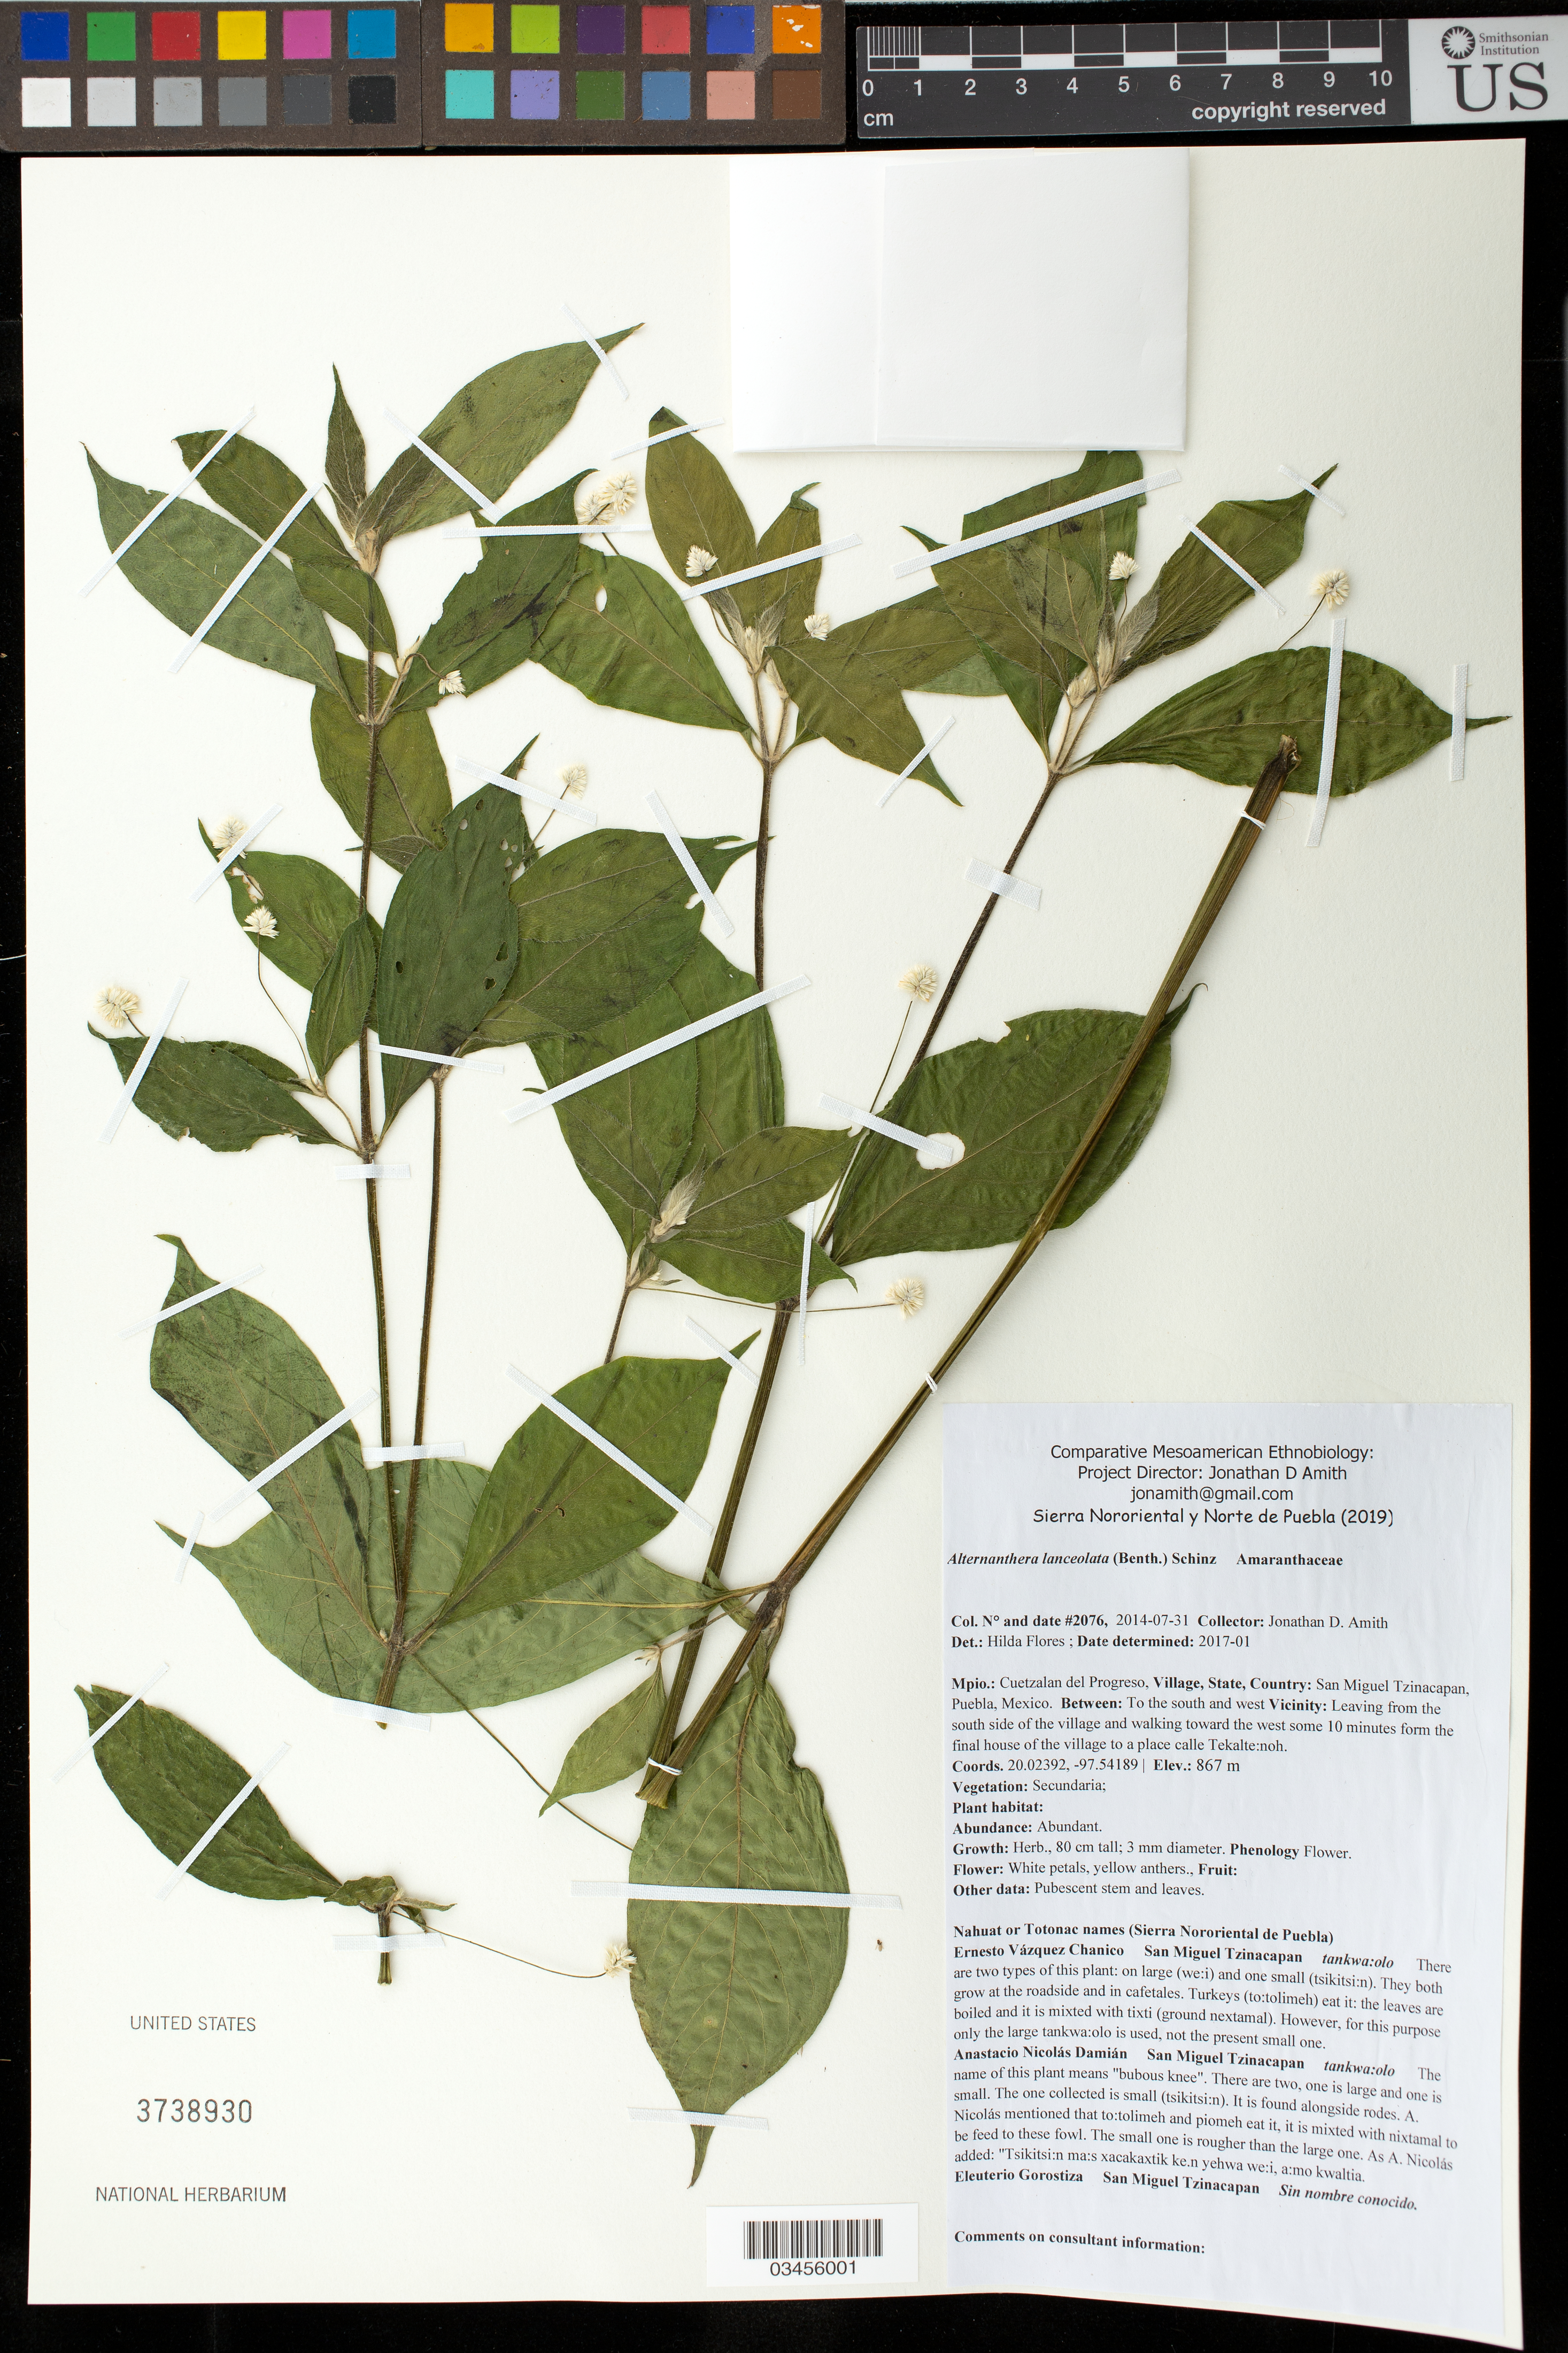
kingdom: Plantae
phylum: Tracheophyta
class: Magnoliopsida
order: Caryophyllales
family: Amaranthaceae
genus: Alternanthera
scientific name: Alternanthera lanceolata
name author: (Benth.) Schinz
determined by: Flores, H.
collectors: J. D. Amith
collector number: JDA_02076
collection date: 2014-07-31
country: México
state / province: Puebla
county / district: Cuetzalan del Progreso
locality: PUEBLO: San Miguel Tzinacapan; LOCALIDAD EXACTA: Leaving from the south side of the village and walking toward the west some 10 minutes from the final house of the village to a place calle Tekalte:noh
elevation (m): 867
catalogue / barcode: US 3738930